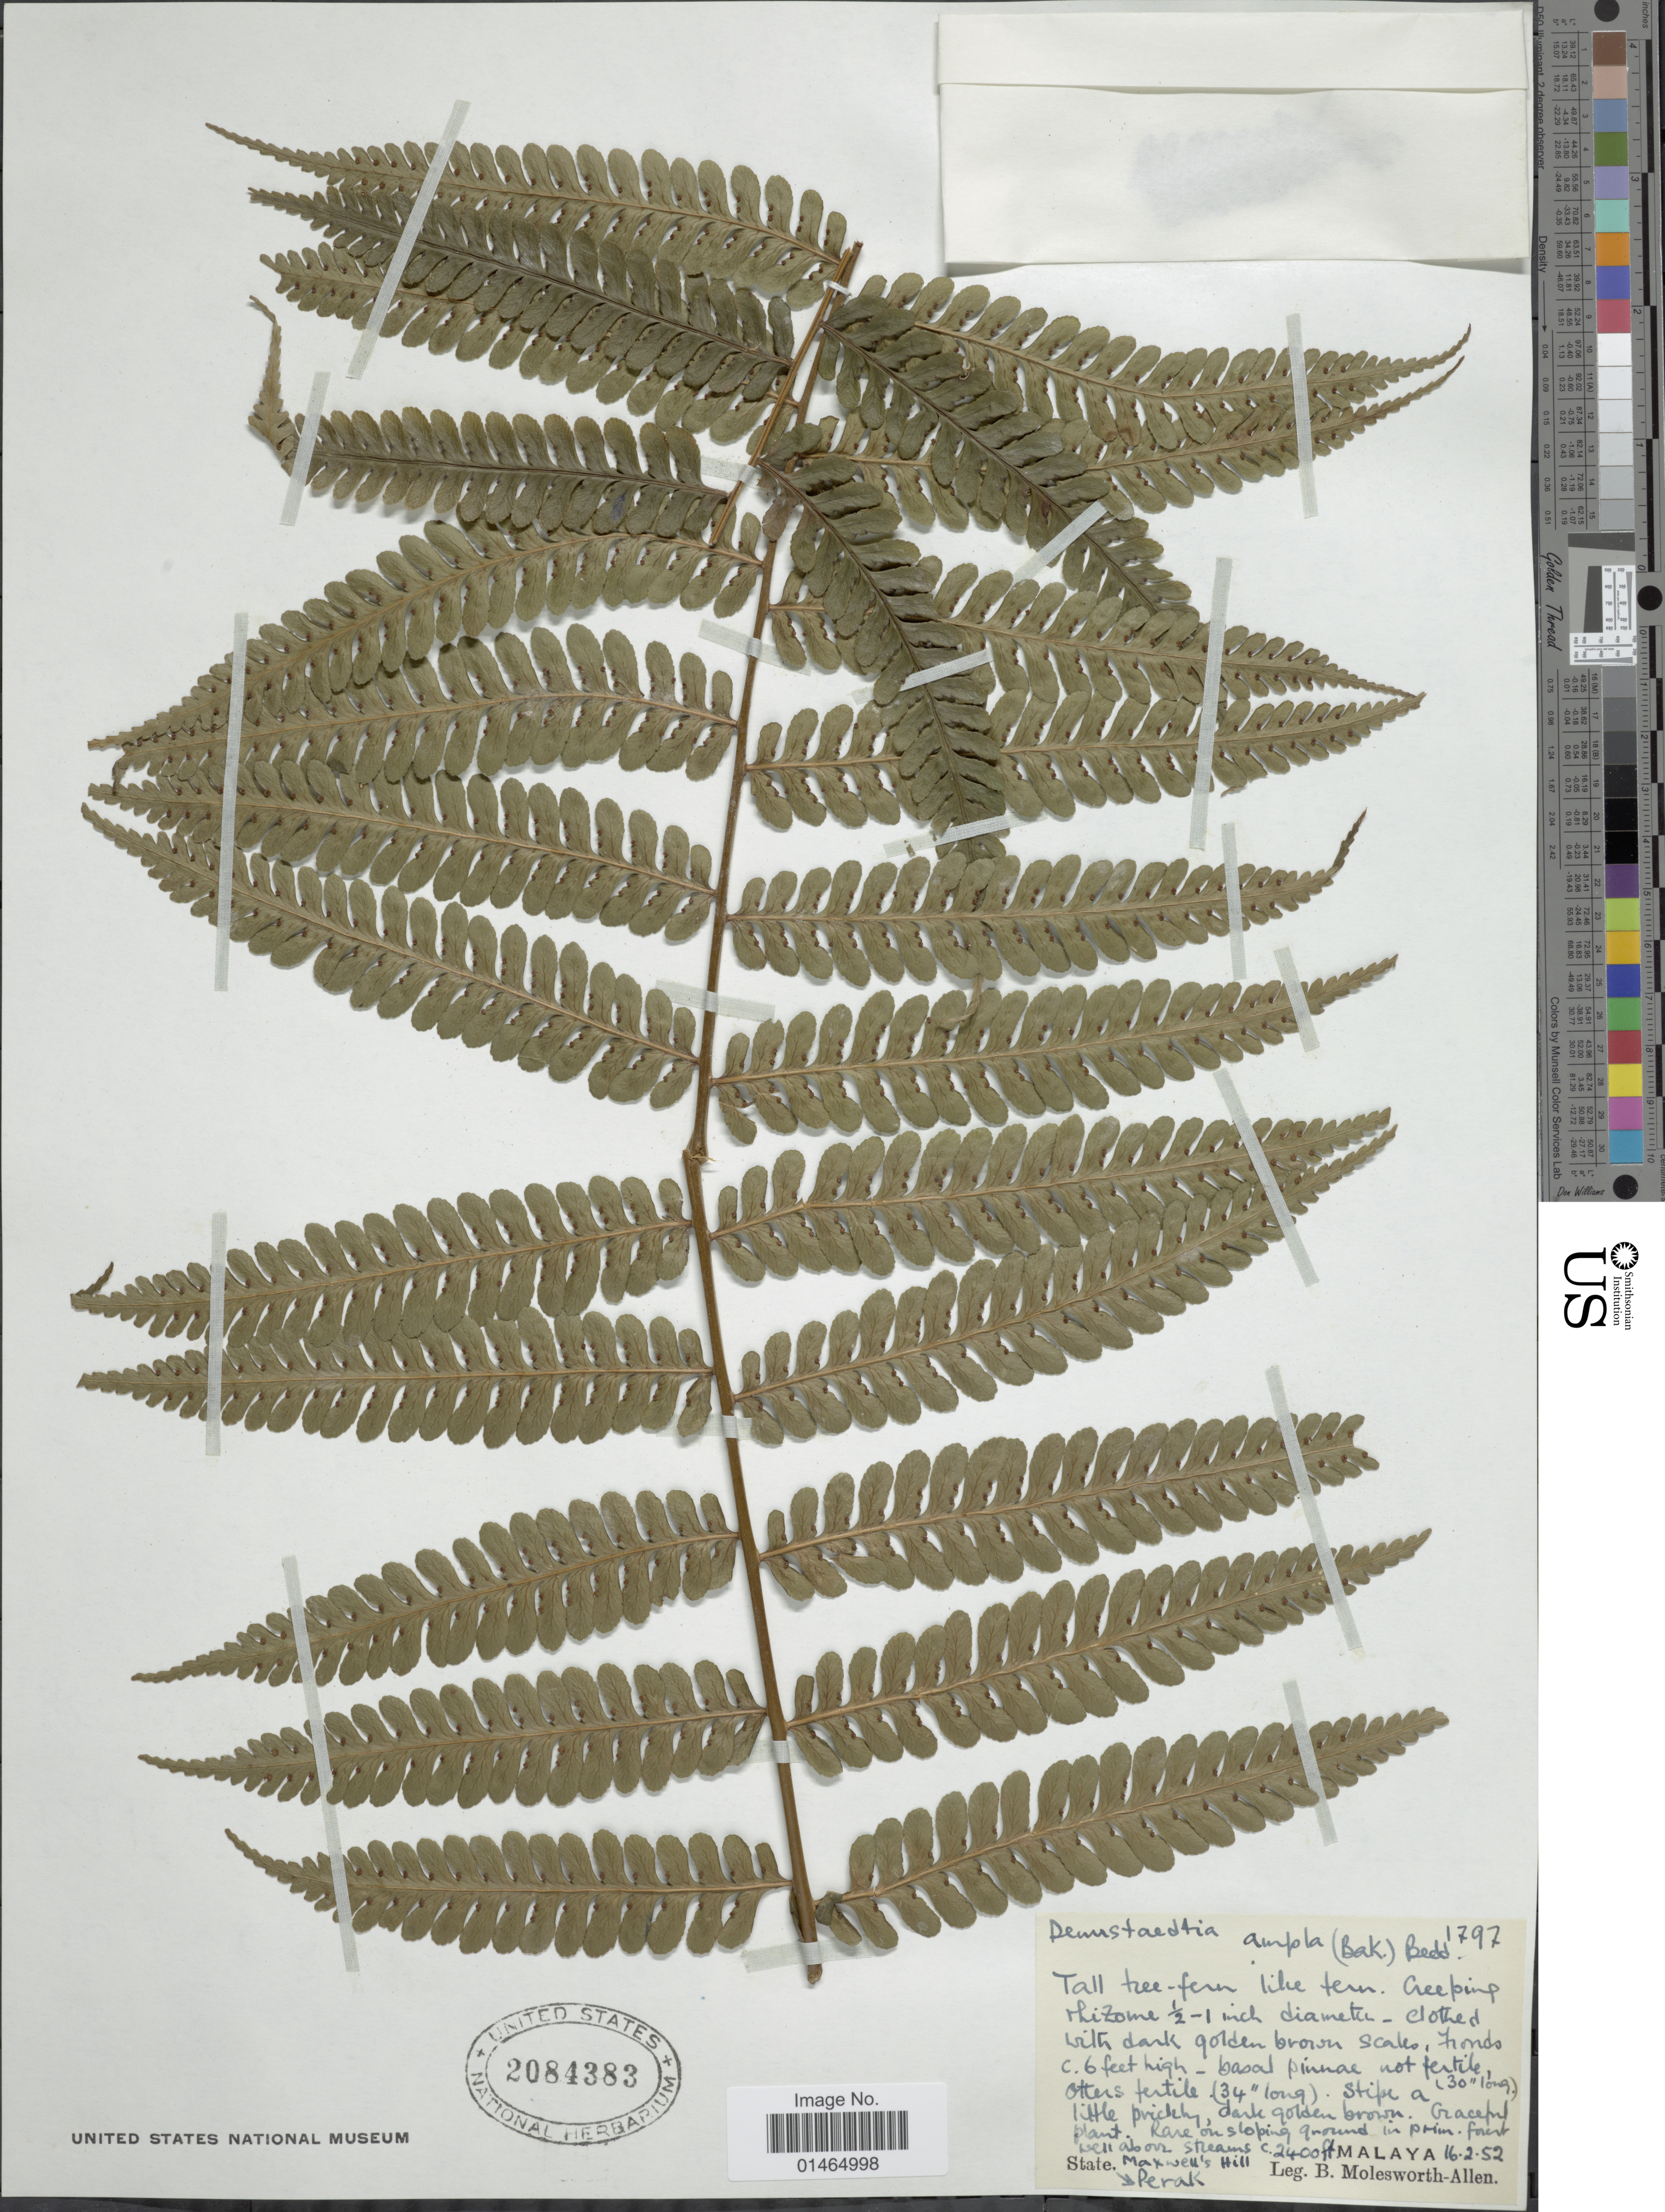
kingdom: Plantae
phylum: Tracheophyta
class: Polypodiopsida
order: Polypodiales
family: Dennstaedtiaceae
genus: Dennstaedtia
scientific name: Dennstaedtia ampla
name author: (Baker) Bedd.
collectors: B. E. G. Molesworth-Allen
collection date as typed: Transcribed d/m/y: 16/2/52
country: Malaysia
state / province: Perak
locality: Maxwell's Hill, Malaya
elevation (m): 732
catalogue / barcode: US 2084383